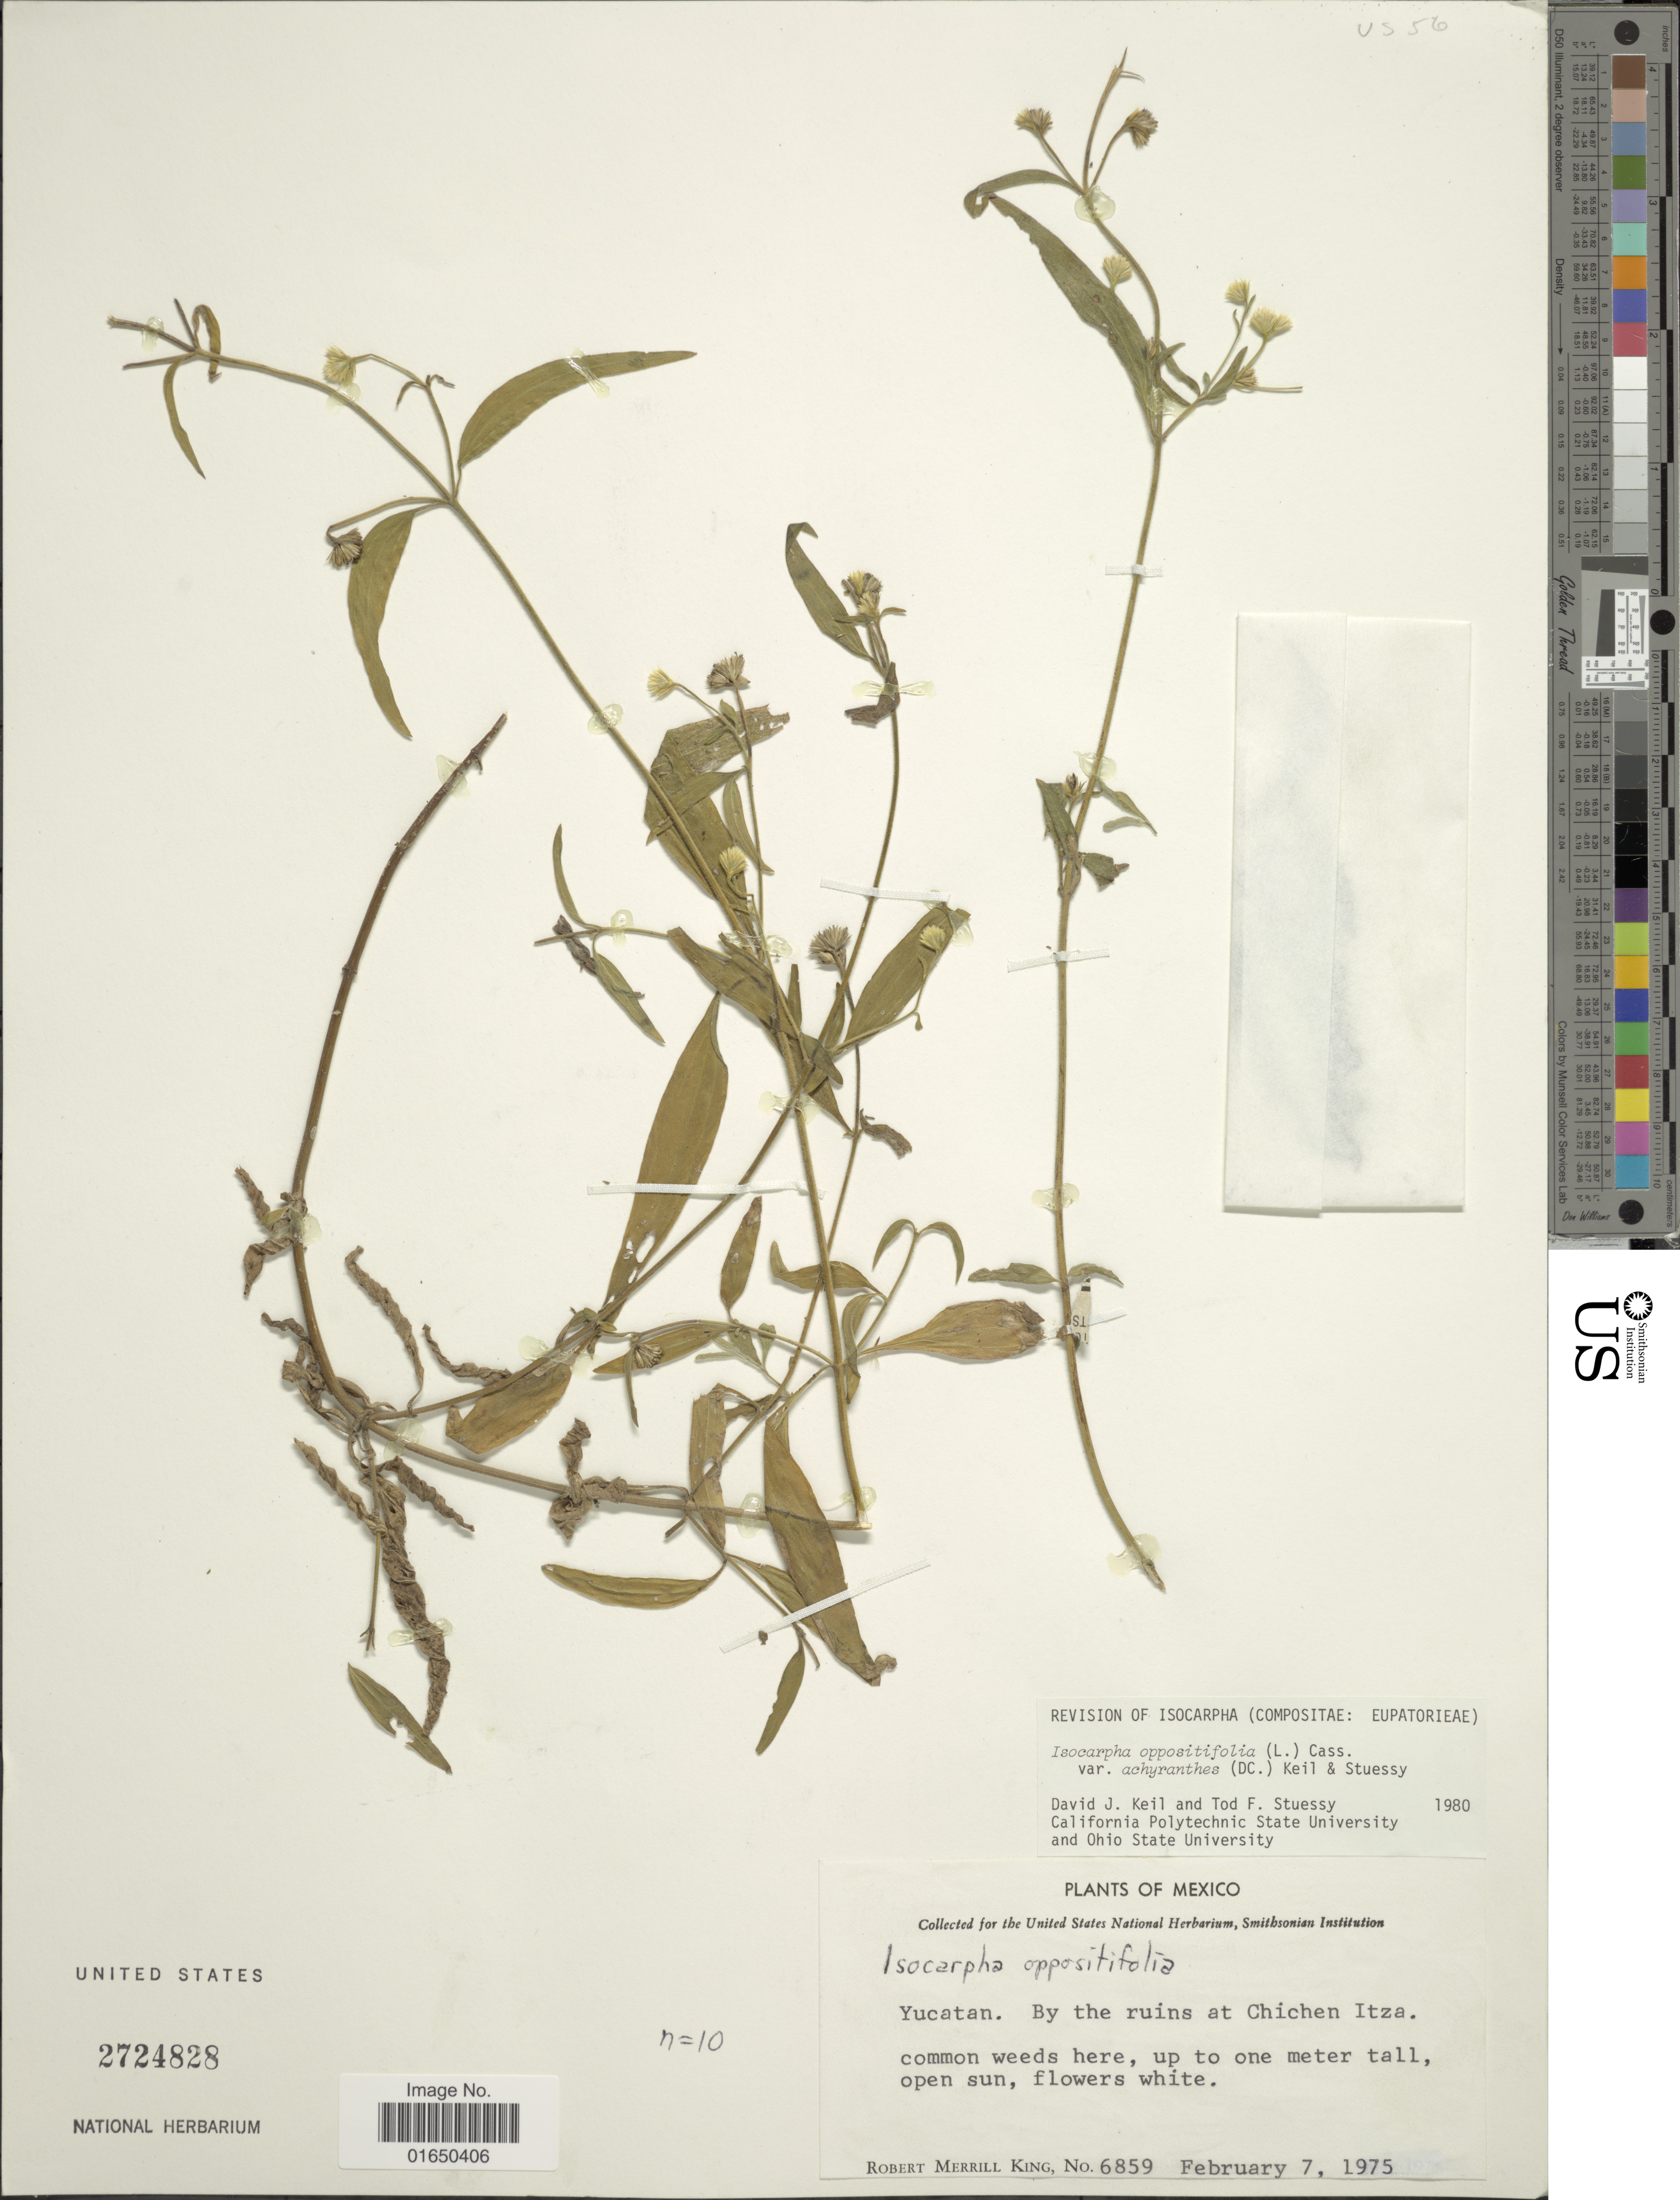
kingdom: Plantae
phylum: Tracheophyta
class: Magnoliopsida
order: Asterales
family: Asteraceae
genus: Isocarpha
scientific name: Isocarpha oppositifolia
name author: (L.) Cass.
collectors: R. M. King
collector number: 6859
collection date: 1975-02-07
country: Mexico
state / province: Yucatán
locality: By the ruins at Chichen Itza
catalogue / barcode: US 2724828